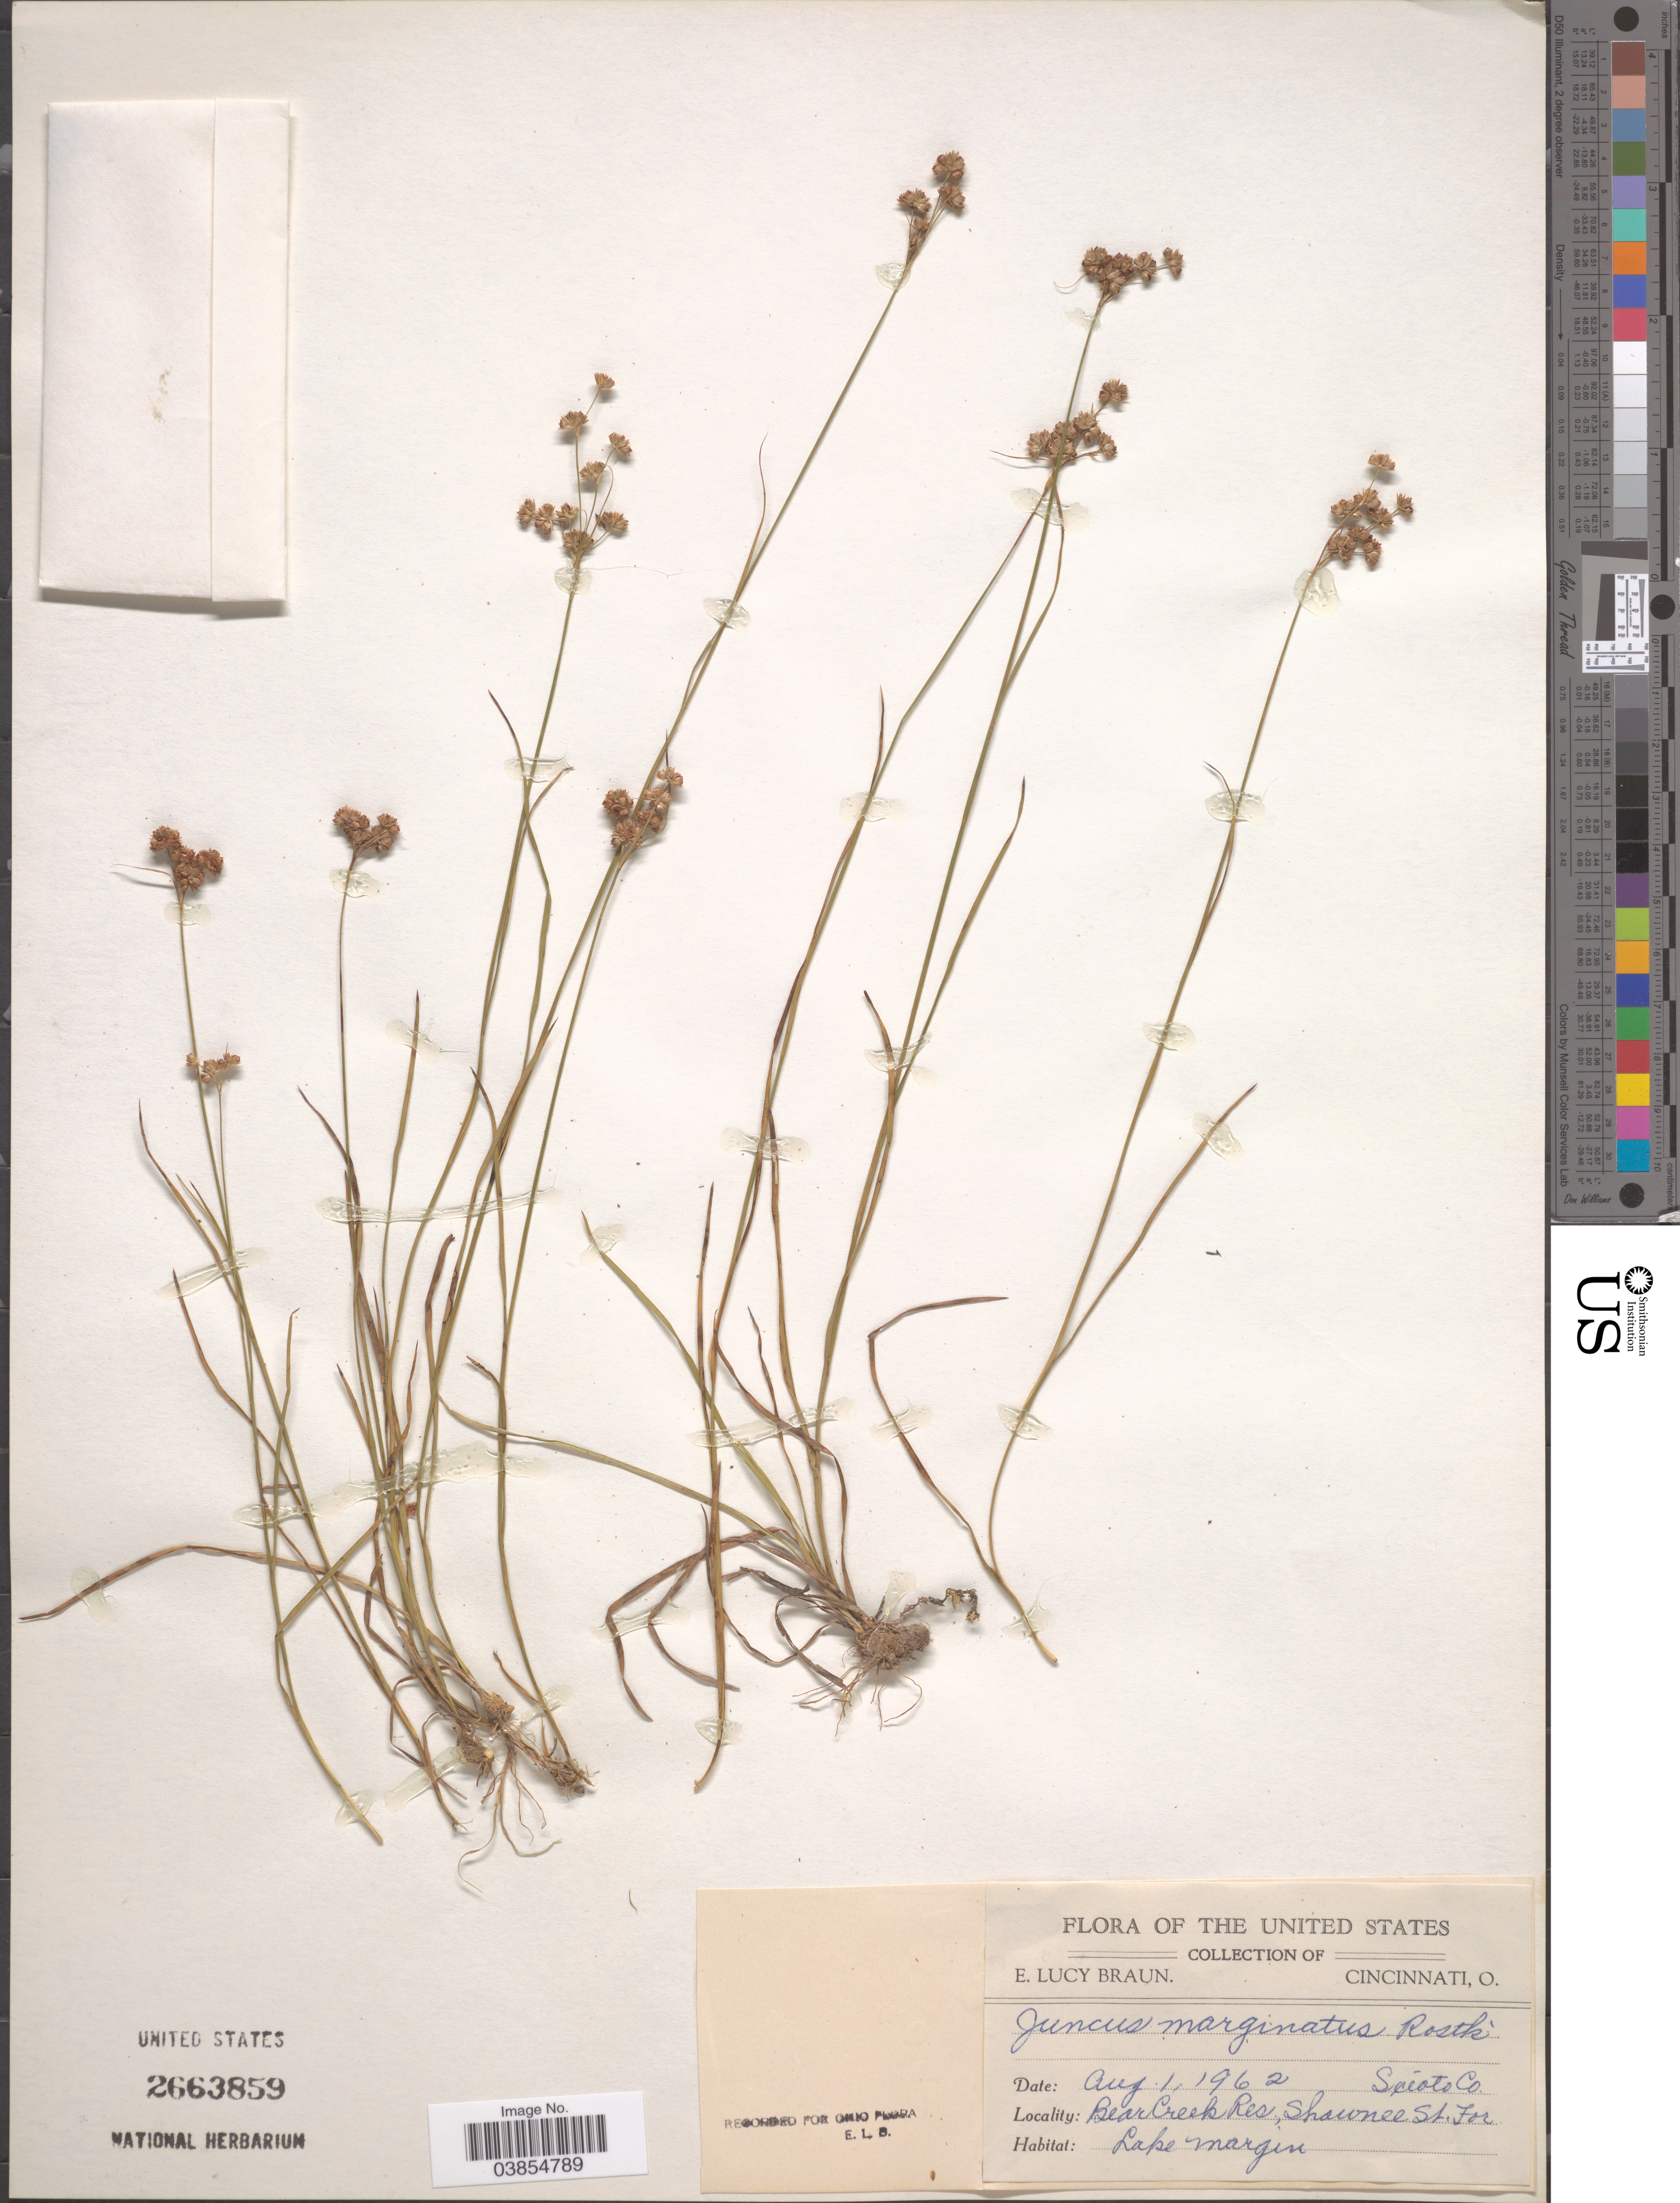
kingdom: Plantae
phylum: Tracheophyta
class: Liliopsida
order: Poales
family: Juncaceae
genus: Juncus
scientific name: Juncus marginatus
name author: Rostk.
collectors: E. L. Braun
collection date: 1962-08-01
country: United States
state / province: Ohio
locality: Scioto Co. Bear Creek Res., Shawnee St. For.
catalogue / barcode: US 2663859